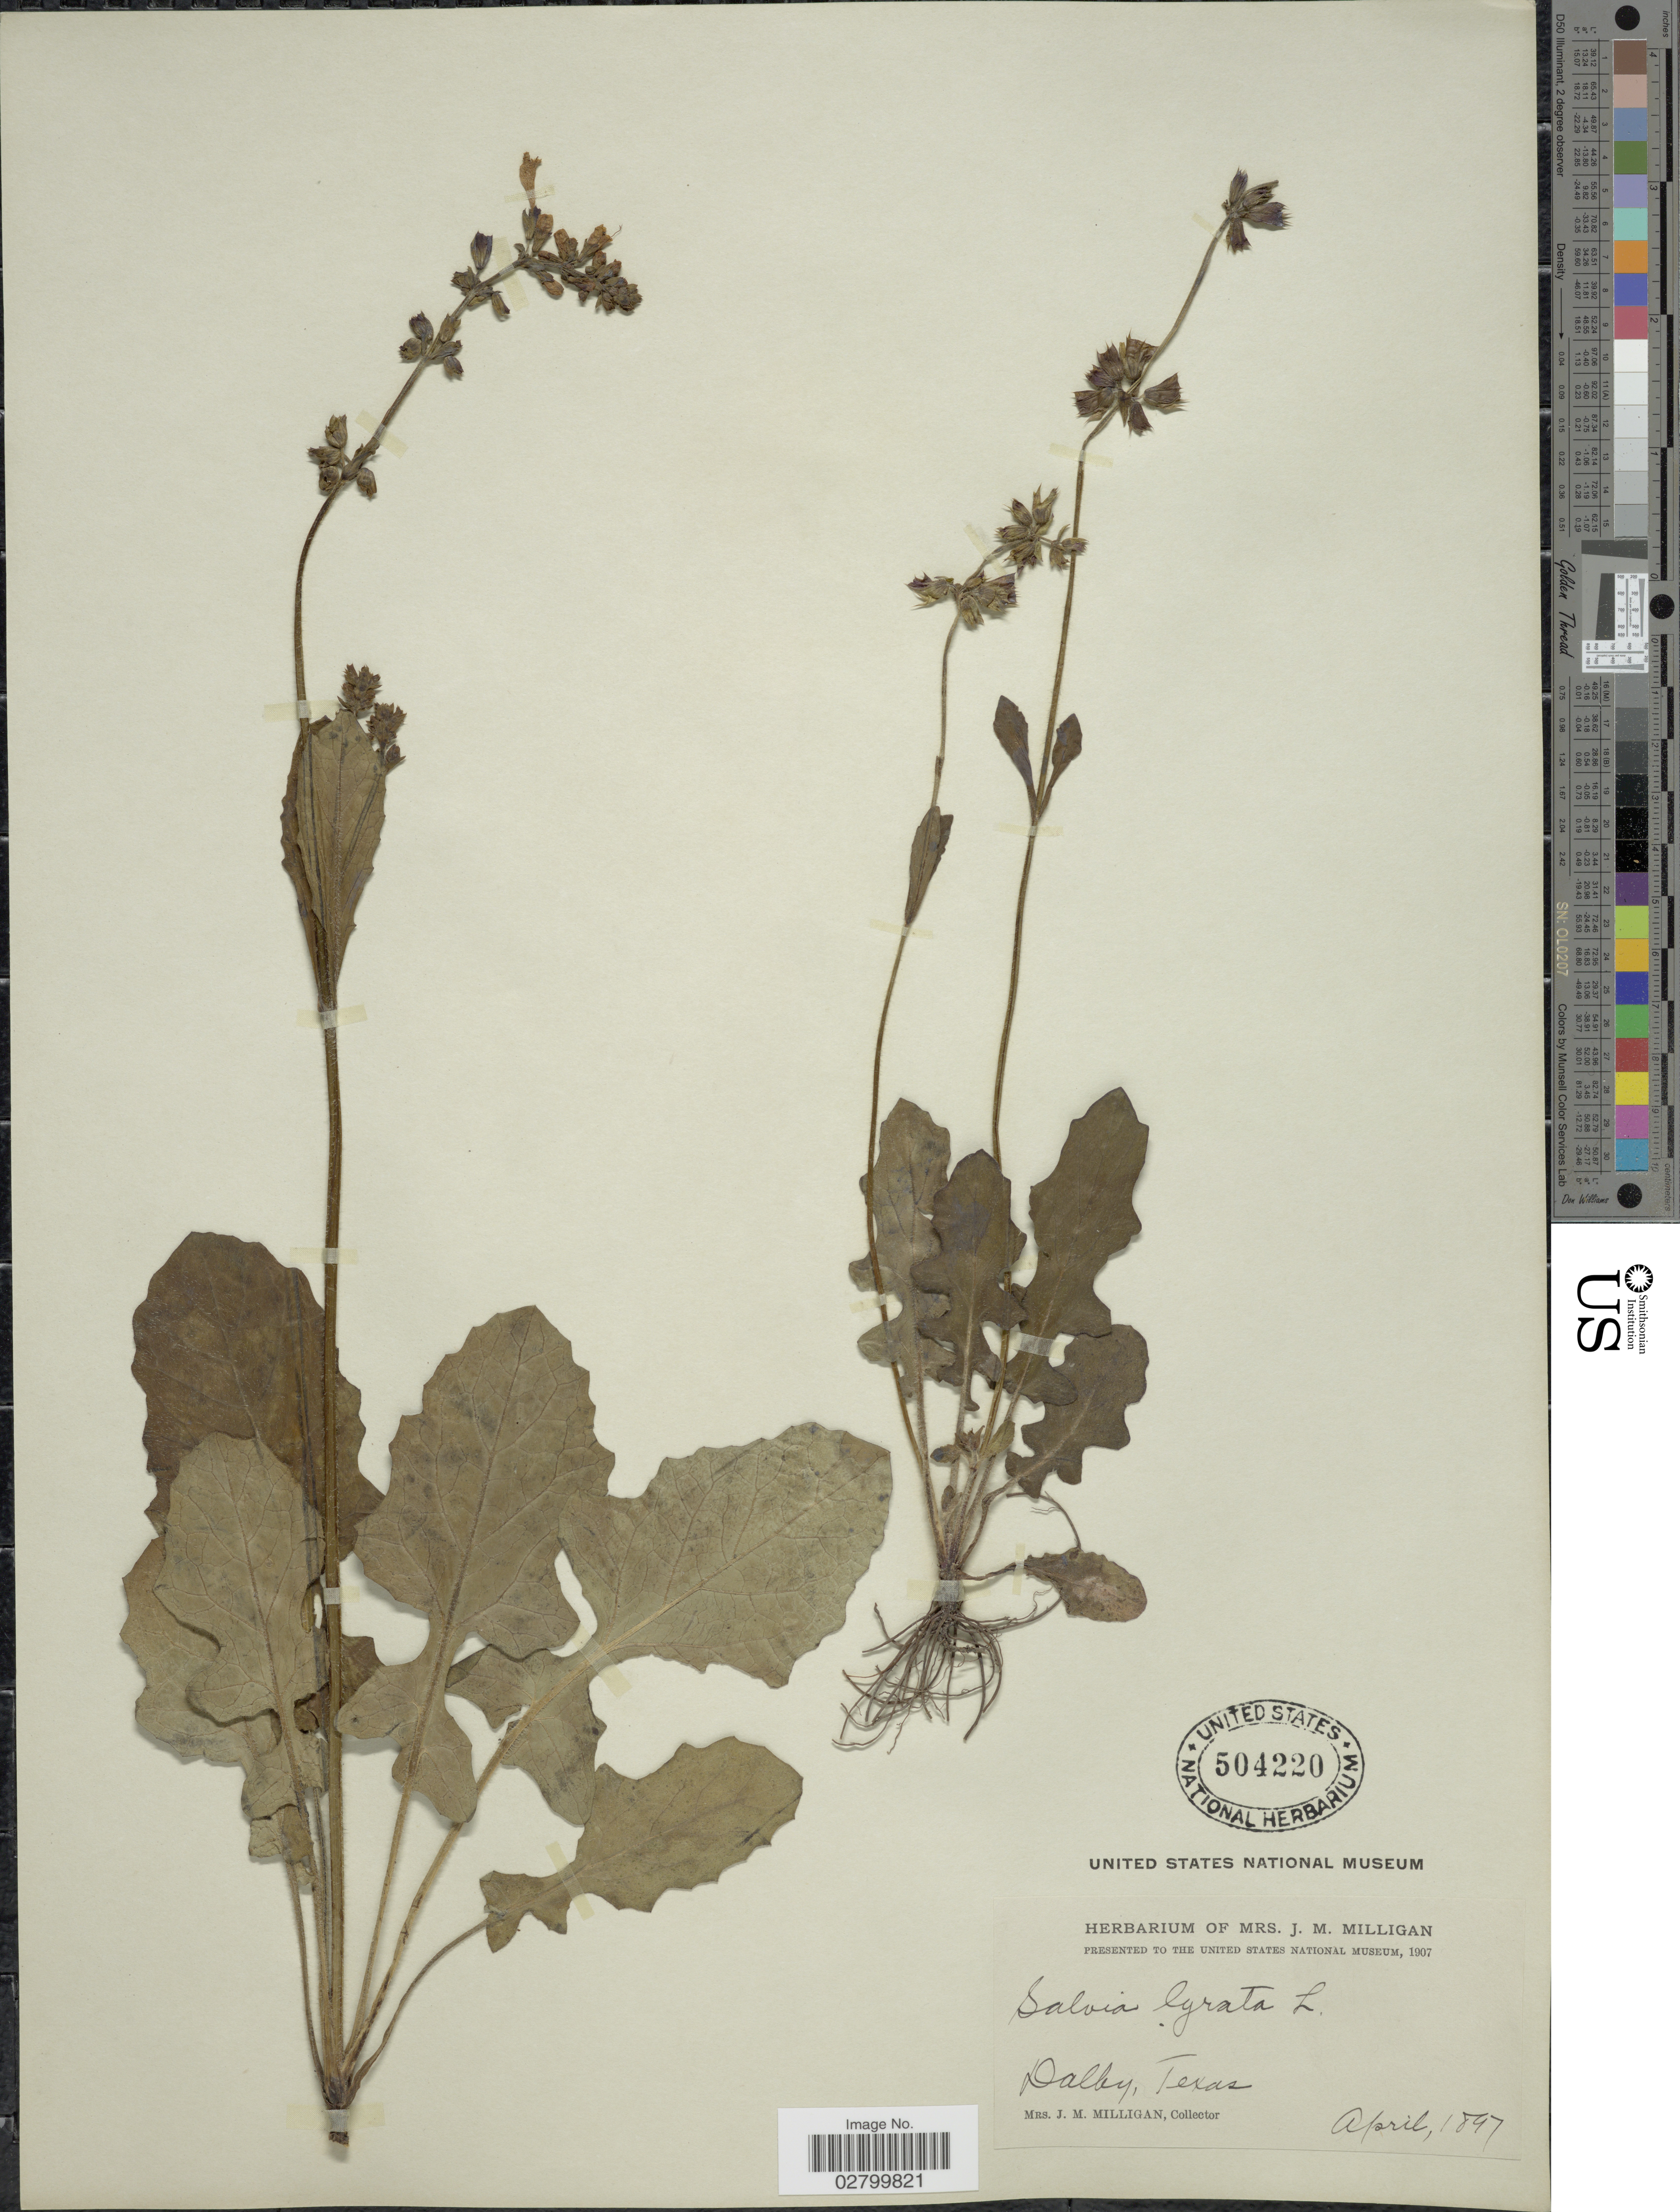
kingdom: Plantae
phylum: Tracheophyta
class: Magnoliopsida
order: Lamiales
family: Lamiaceae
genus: Salvia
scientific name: Salvia lyrata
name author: L.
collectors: J. Milligan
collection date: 1897-04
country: United States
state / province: Texas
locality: Dalby, Texas.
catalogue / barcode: US 504220